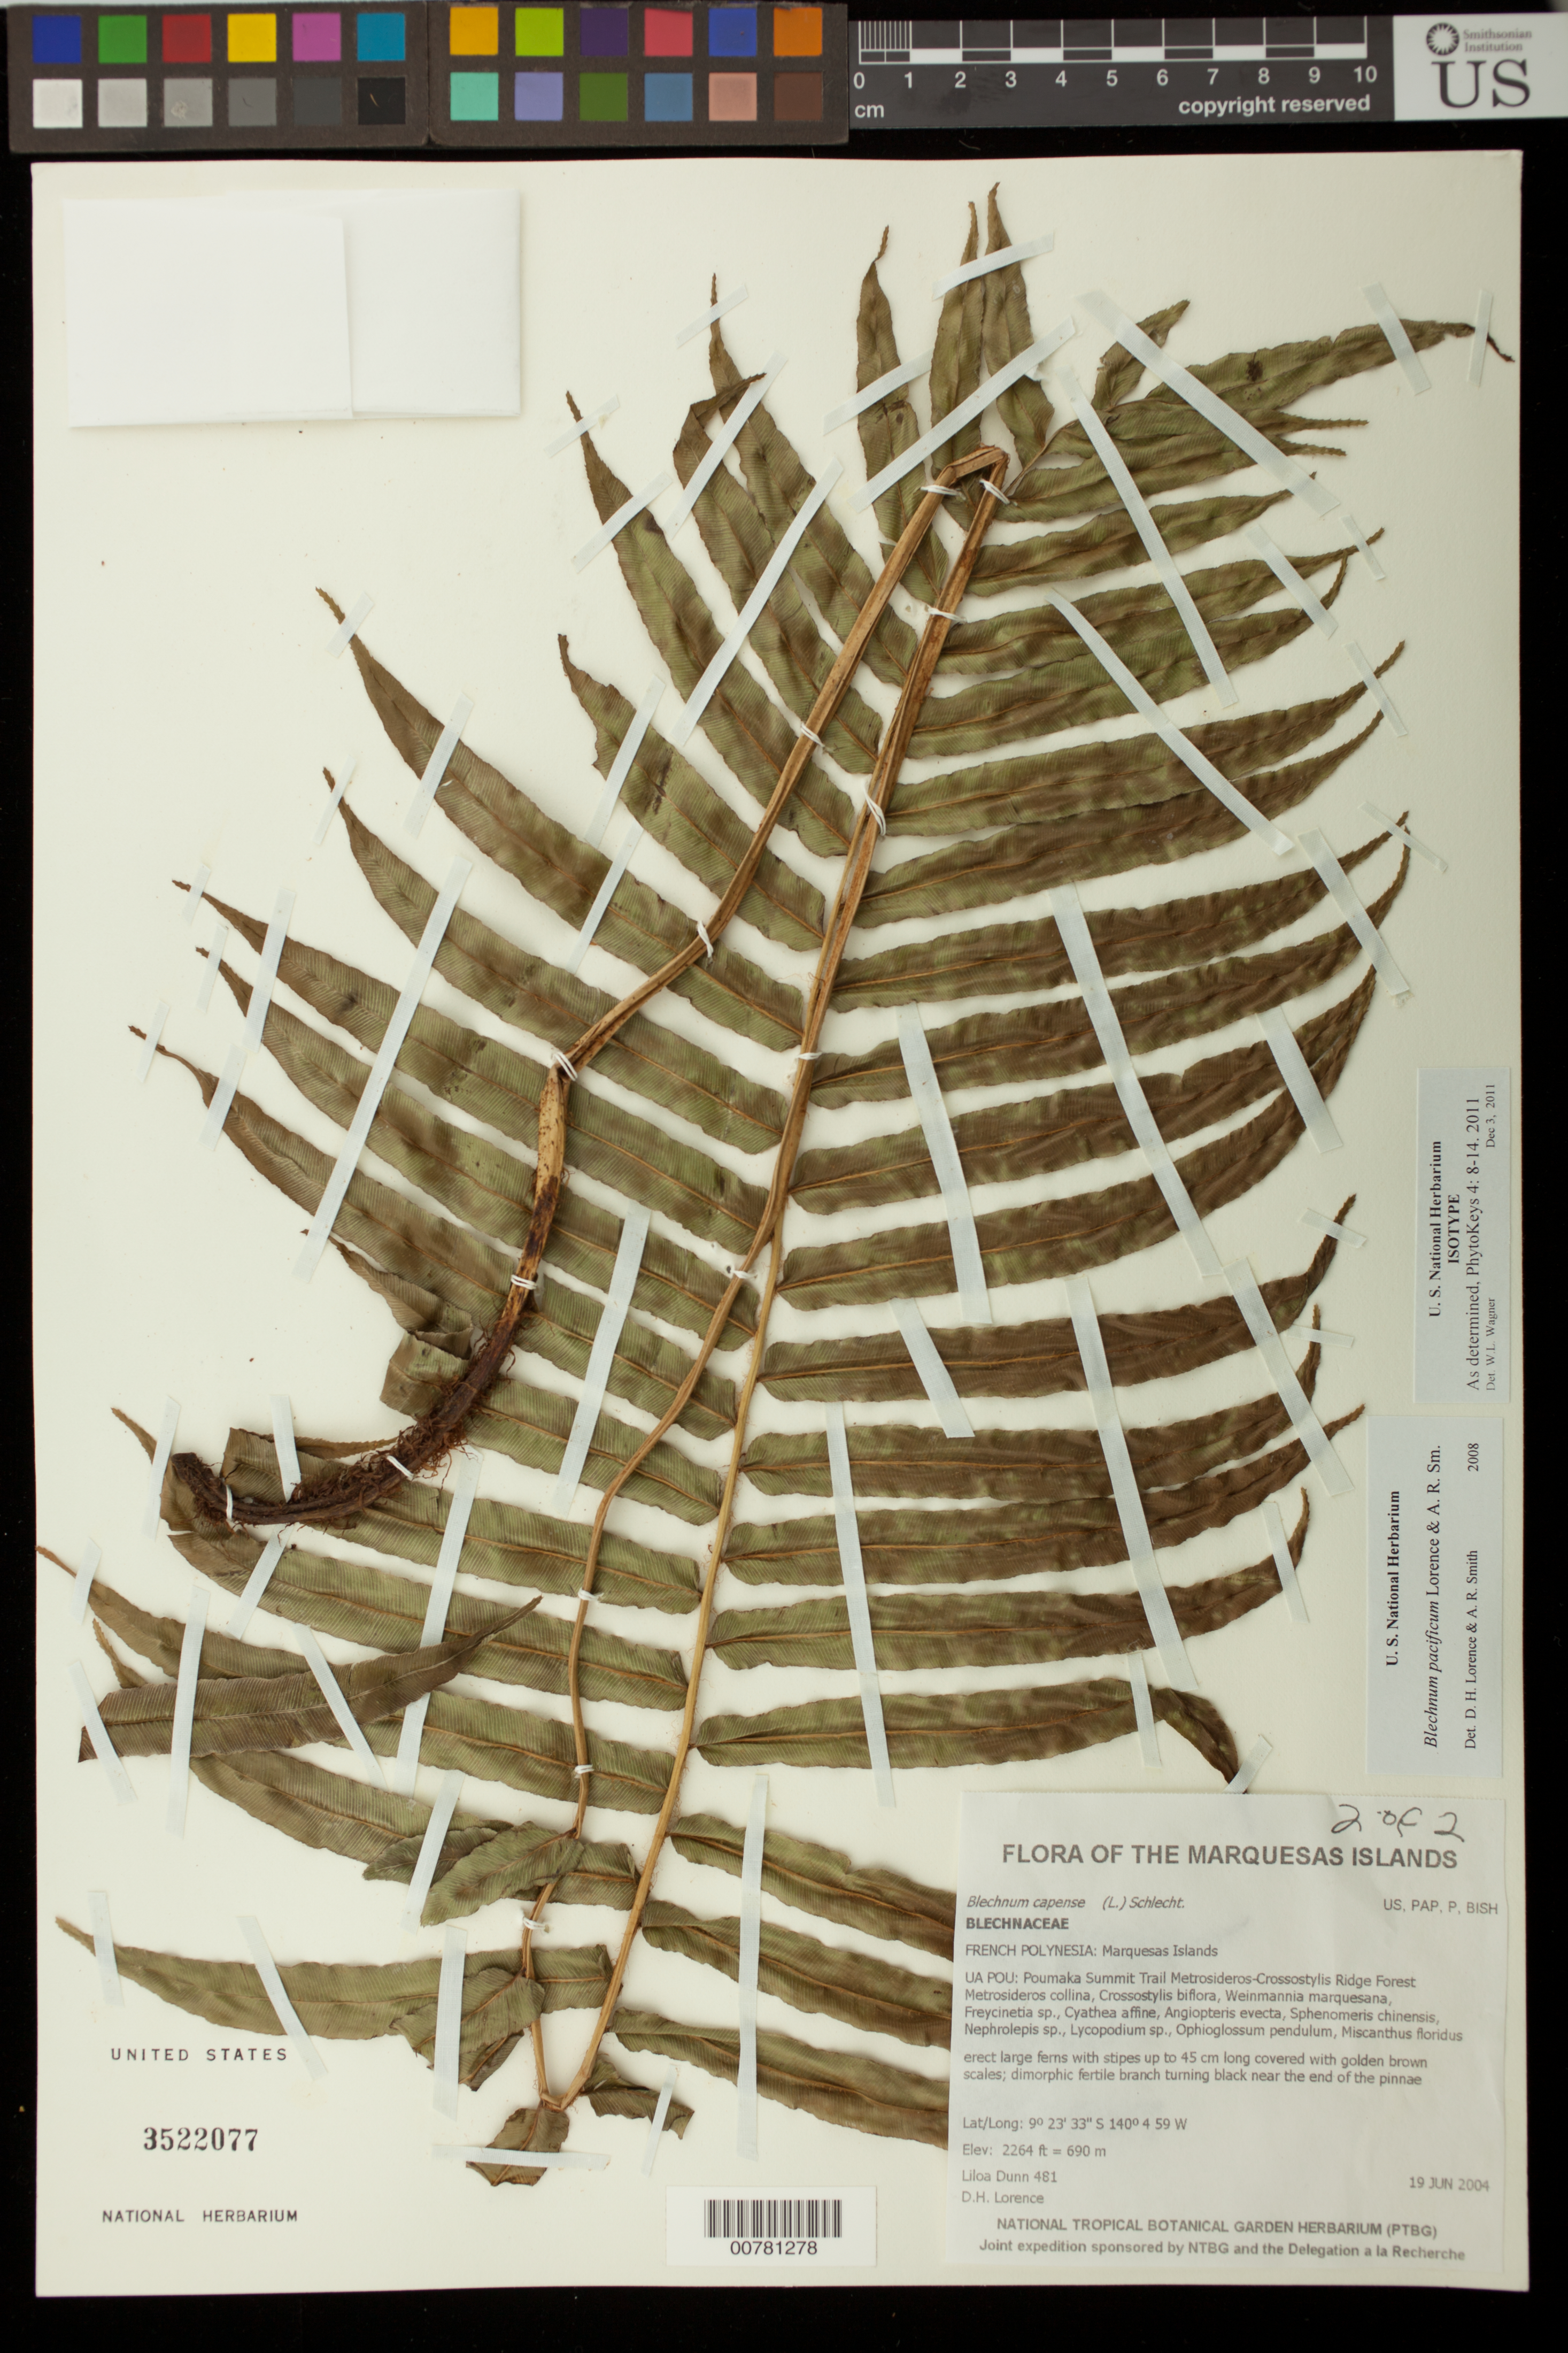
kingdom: Plantae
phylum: Tracheophyta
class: Polypodiopsida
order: Polypodiales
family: Blechnaceae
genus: Blechnum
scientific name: Blechnum pacificum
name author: Lorence & A.R. Sm.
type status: Isotype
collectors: L. Dunn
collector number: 481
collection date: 2004-06-19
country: French Polynesia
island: Ua Pou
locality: UA POU: Poumaka Summit Trail.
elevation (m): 690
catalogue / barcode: US 3522077